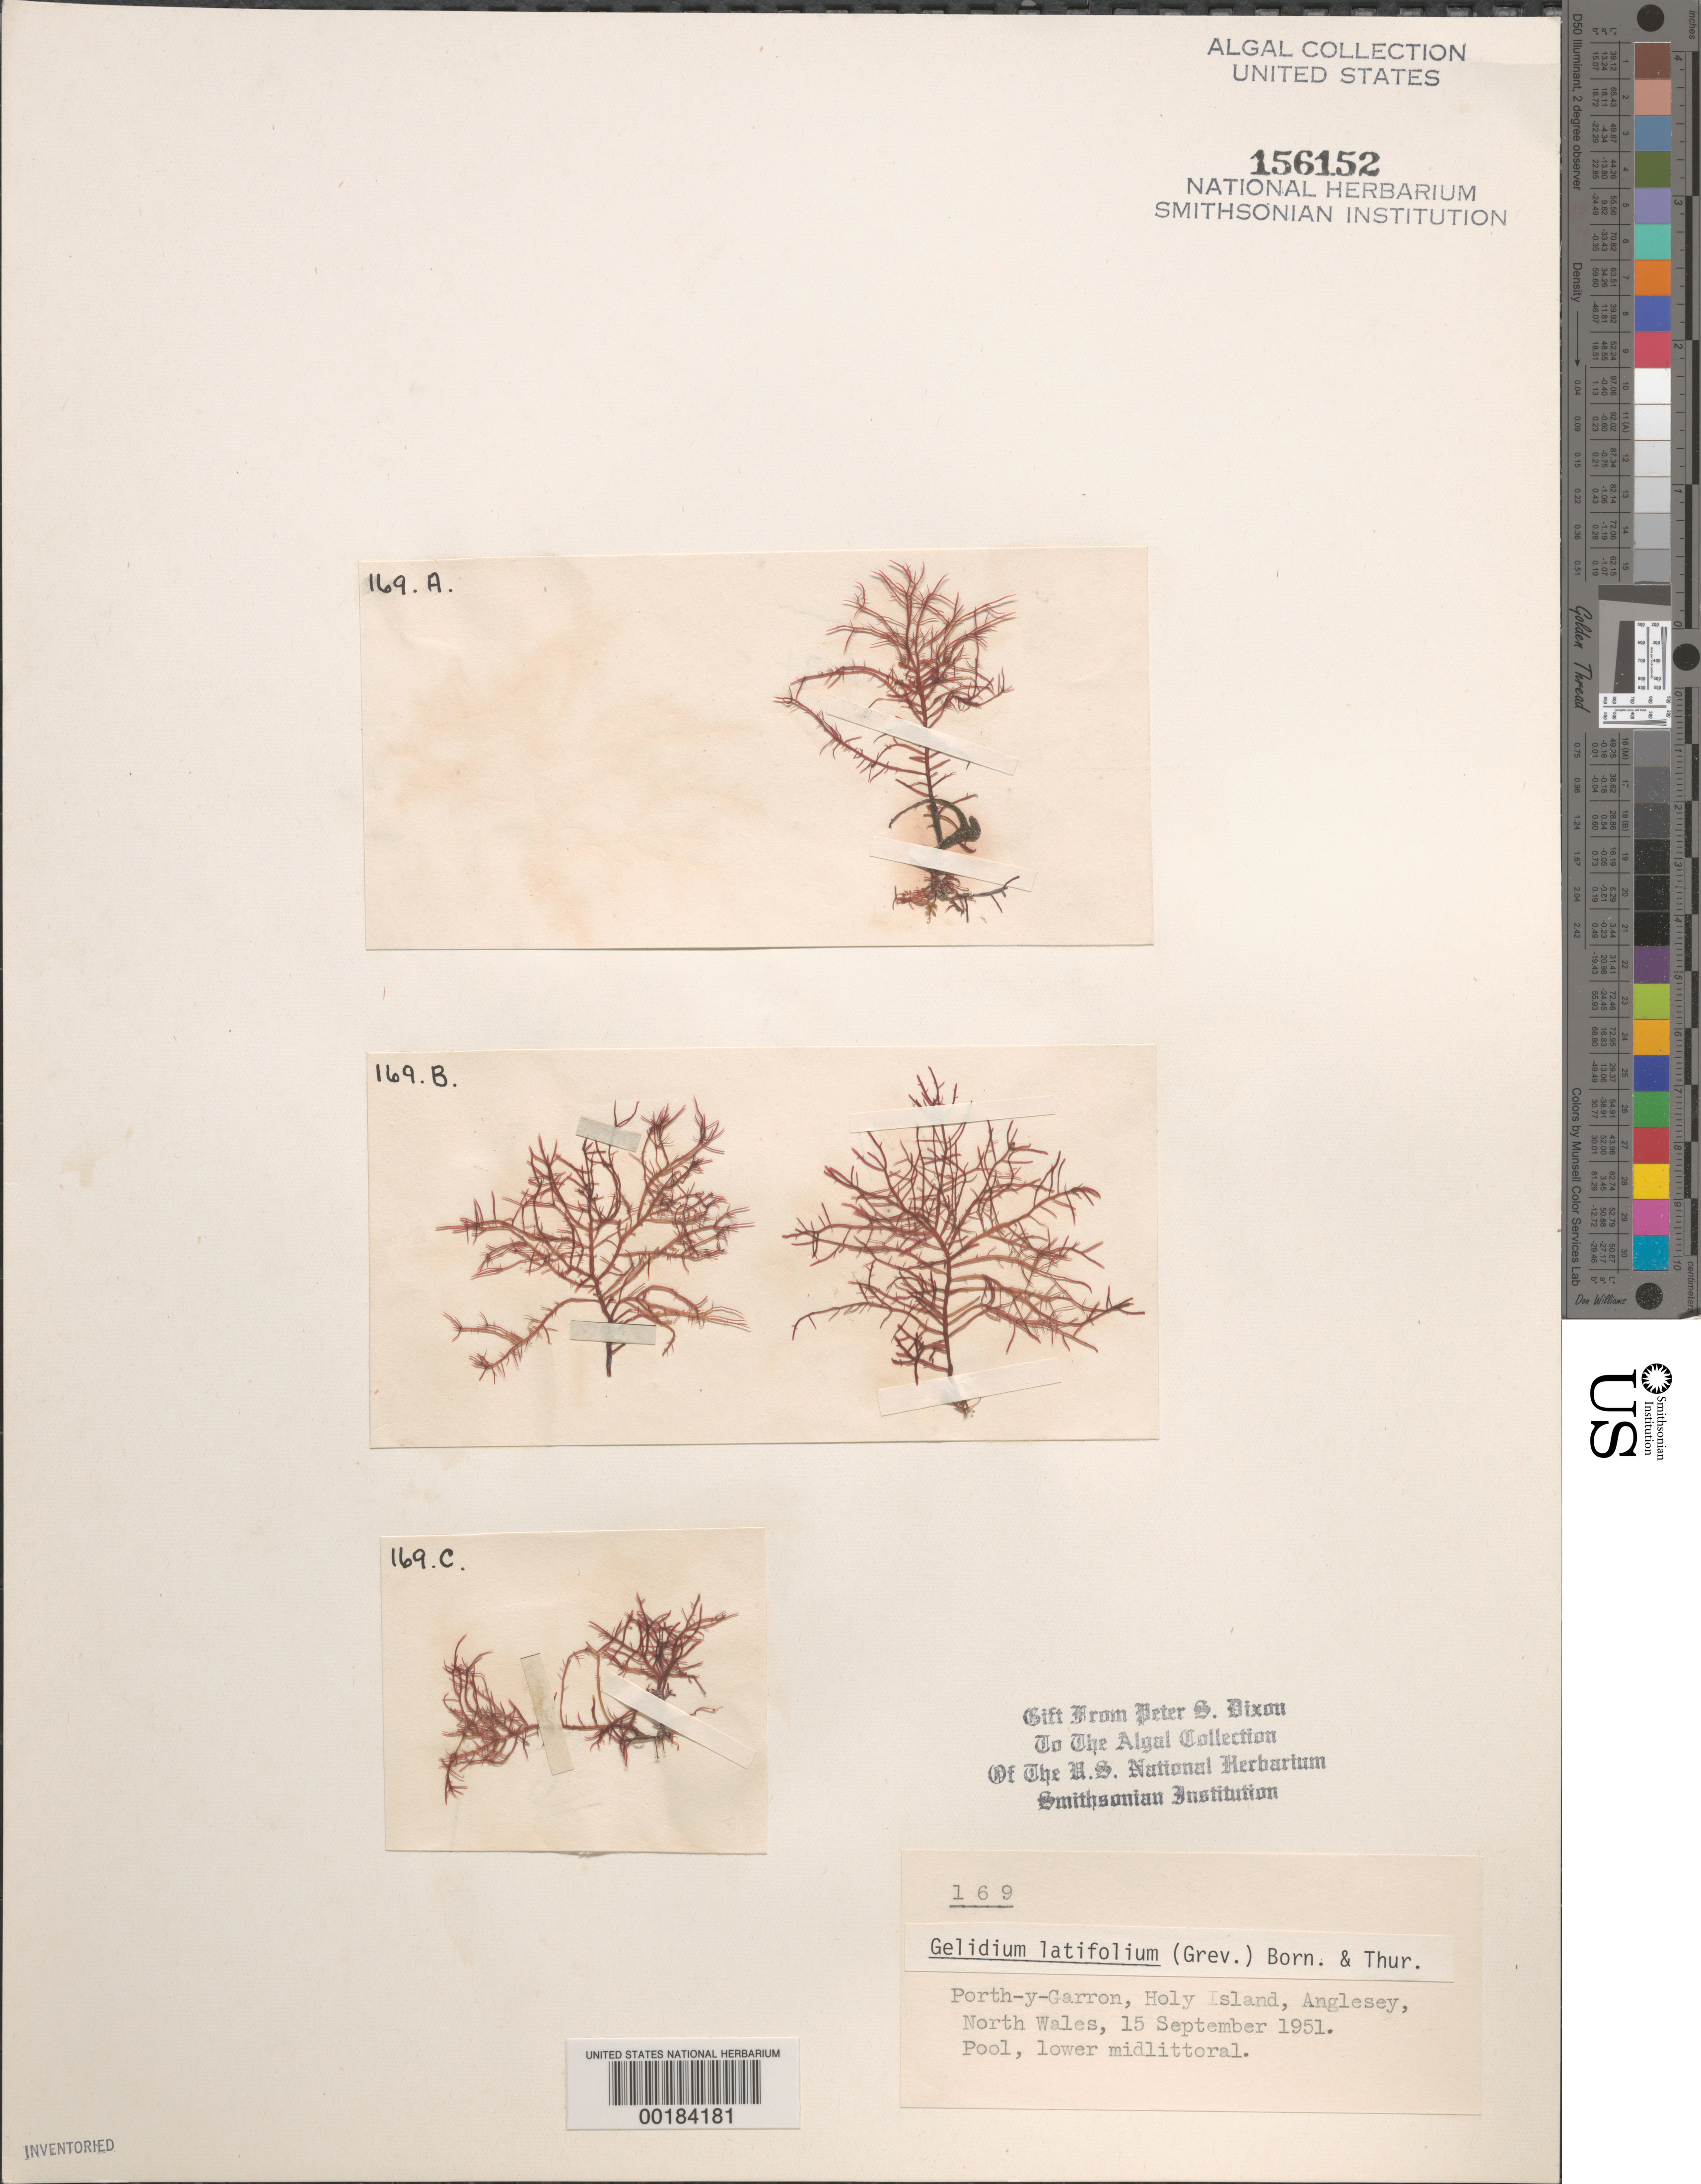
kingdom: Plantae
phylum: Rhodophyta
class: Florideophyceae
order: Gelidiales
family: Gelidiaceae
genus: Gelidium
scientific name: Gelidium spinosum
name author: (S.G. Gmel.) P.C. Silva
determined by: Algae name updating Project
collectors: P. S. Dixon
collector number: PSD 169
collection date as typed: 15 Sep 1951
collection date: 1951-09-15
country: United Kingdom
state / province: Wales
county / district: Gwynedd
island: Anglesey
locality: Porth-y-Garron, Holy Island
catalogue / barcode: US 156152